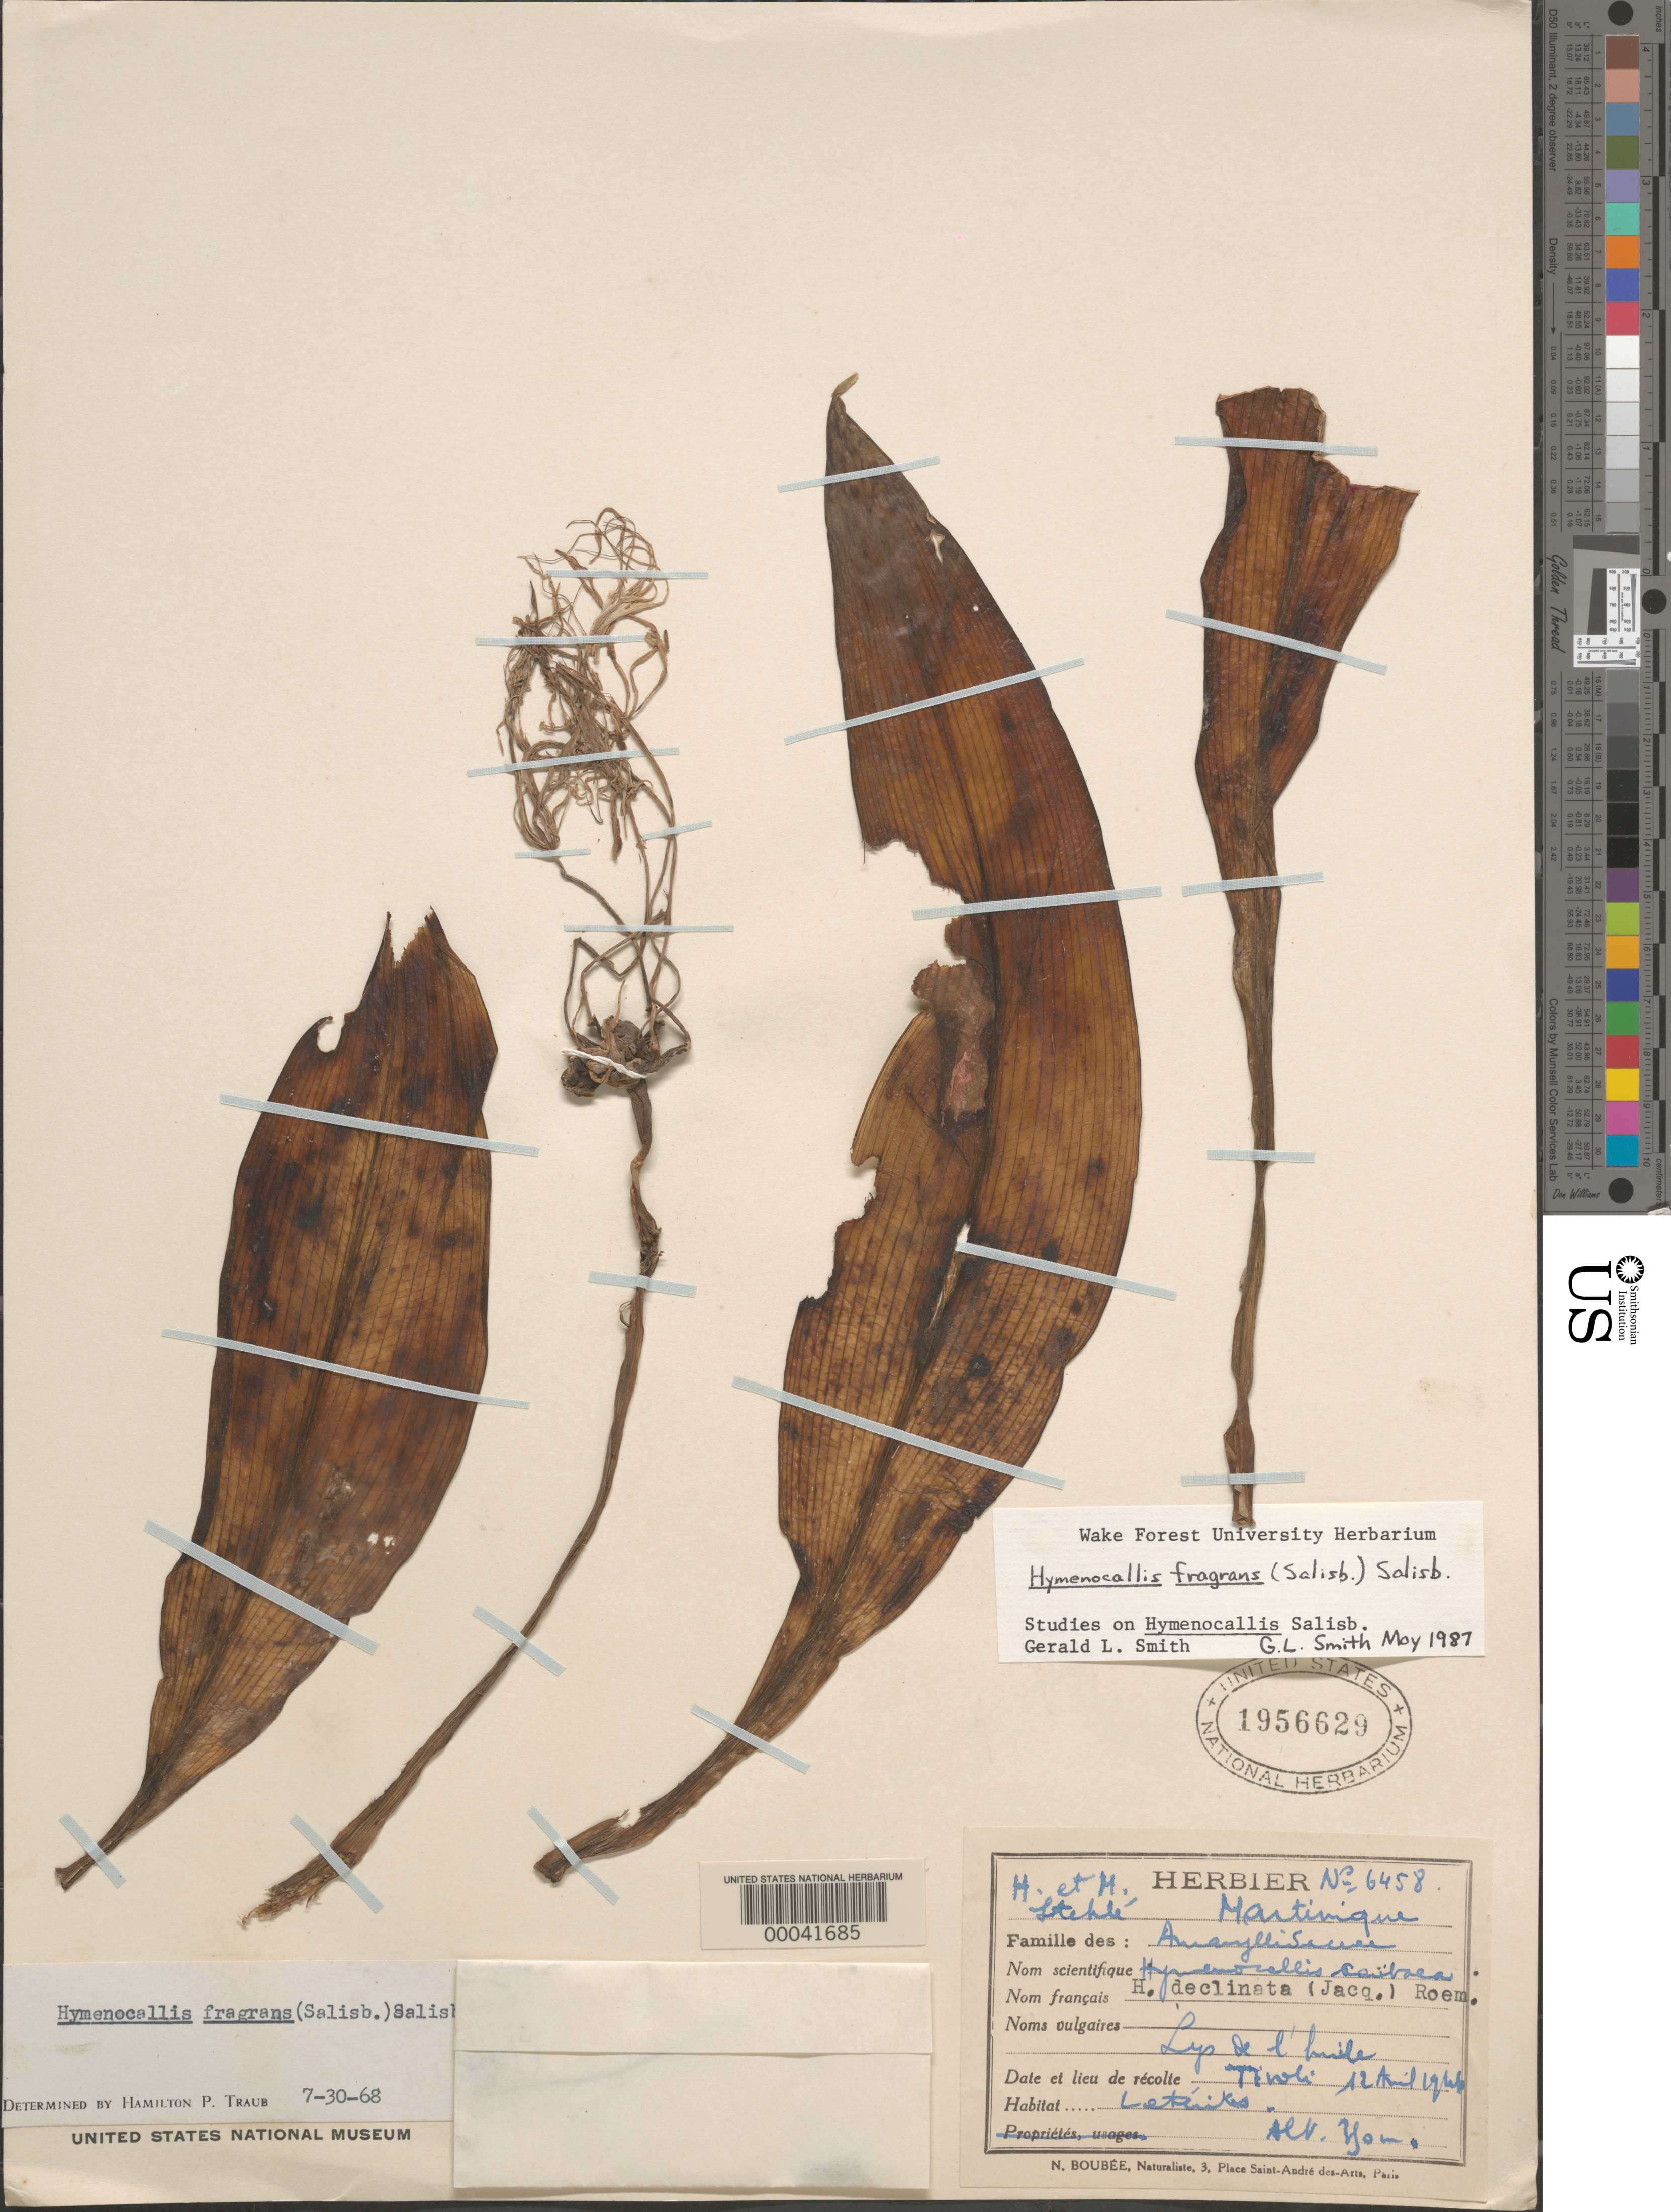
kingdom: Plantae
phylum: Tracheophyta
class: Liliopsida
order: Asparagales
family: Amaryllidaceae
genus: Hymenocallis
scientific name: Hymenocallis fragrans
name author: (Salisb.) Salisb.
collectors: M. Stehlé & H. Stehlé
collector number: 6458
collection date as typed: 12 Apr 1966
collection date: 1966-04-12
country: Martinique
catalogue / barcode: US 1956629